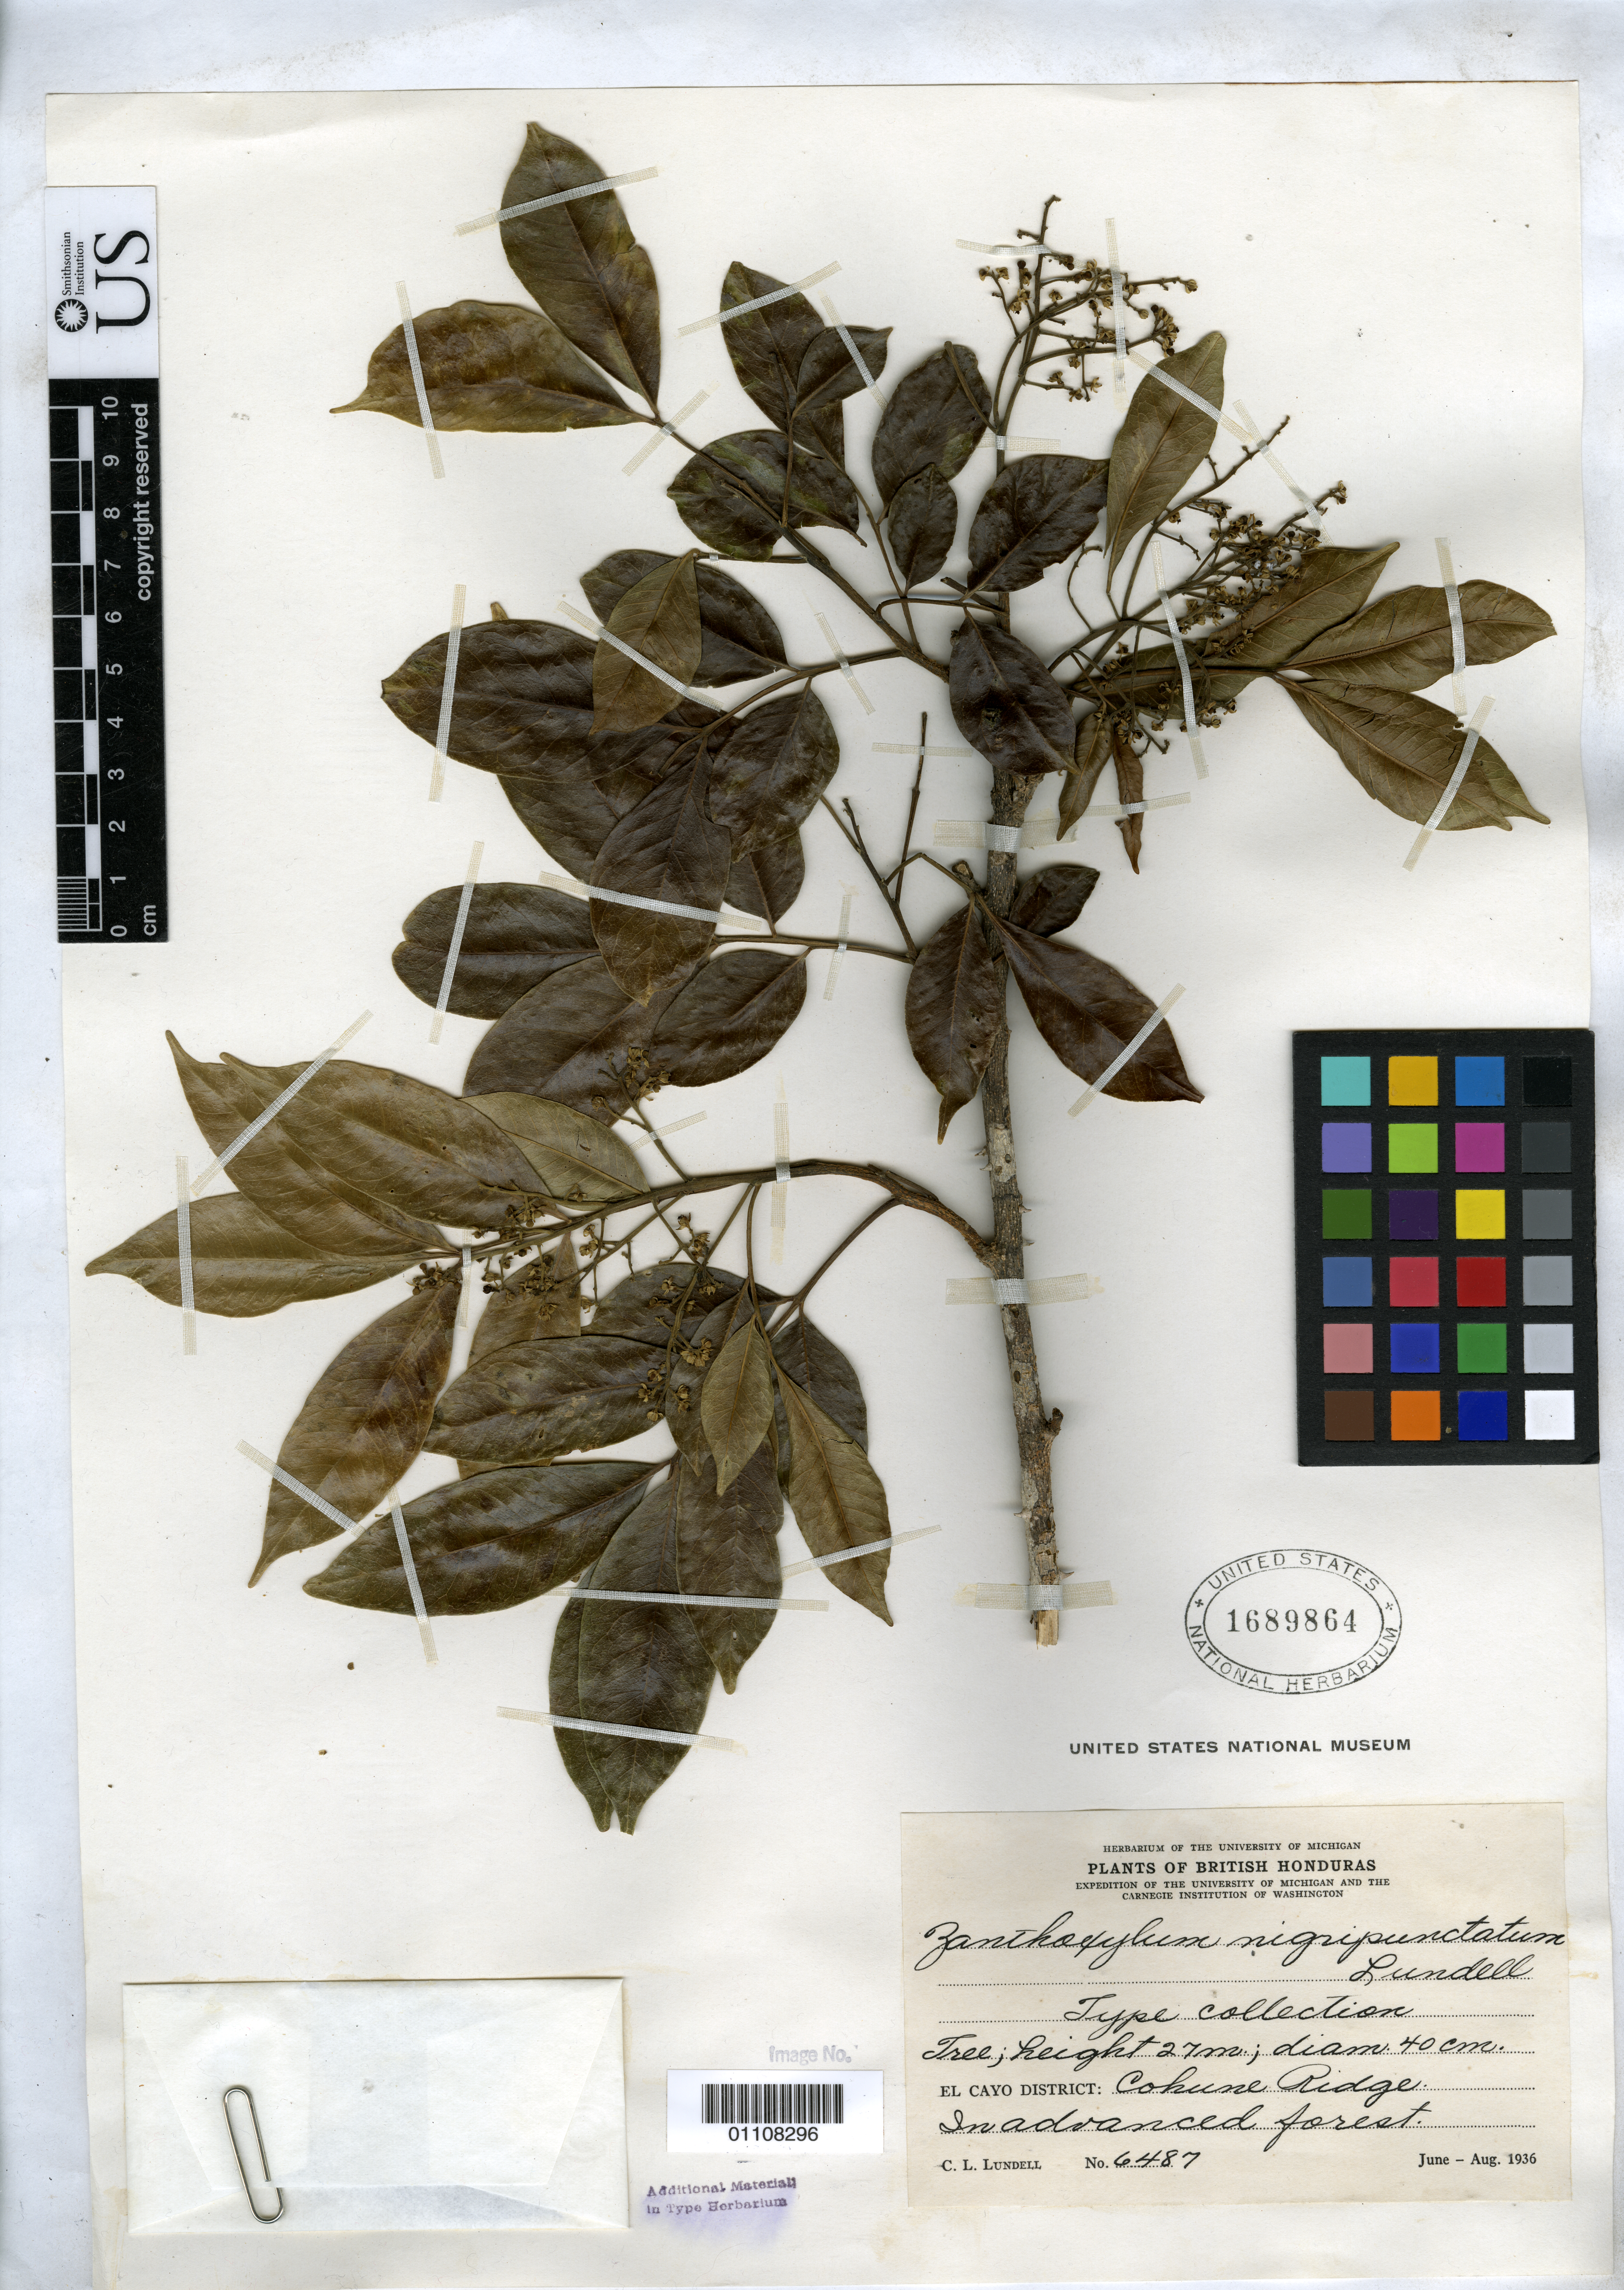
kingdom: Plantae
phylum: Tracheophyta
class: Magnoliopsida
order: Sapindales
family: Rutaceae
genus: Zanthoxylum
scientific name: Zanthoxylum nigripunctatum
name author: Lundell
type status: Isotype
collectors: C. L. Lundell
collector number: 6487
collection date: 1936-06/1936-08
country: Belize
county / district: El Cayo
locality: Cohune Ridge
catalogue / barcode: US 1689864